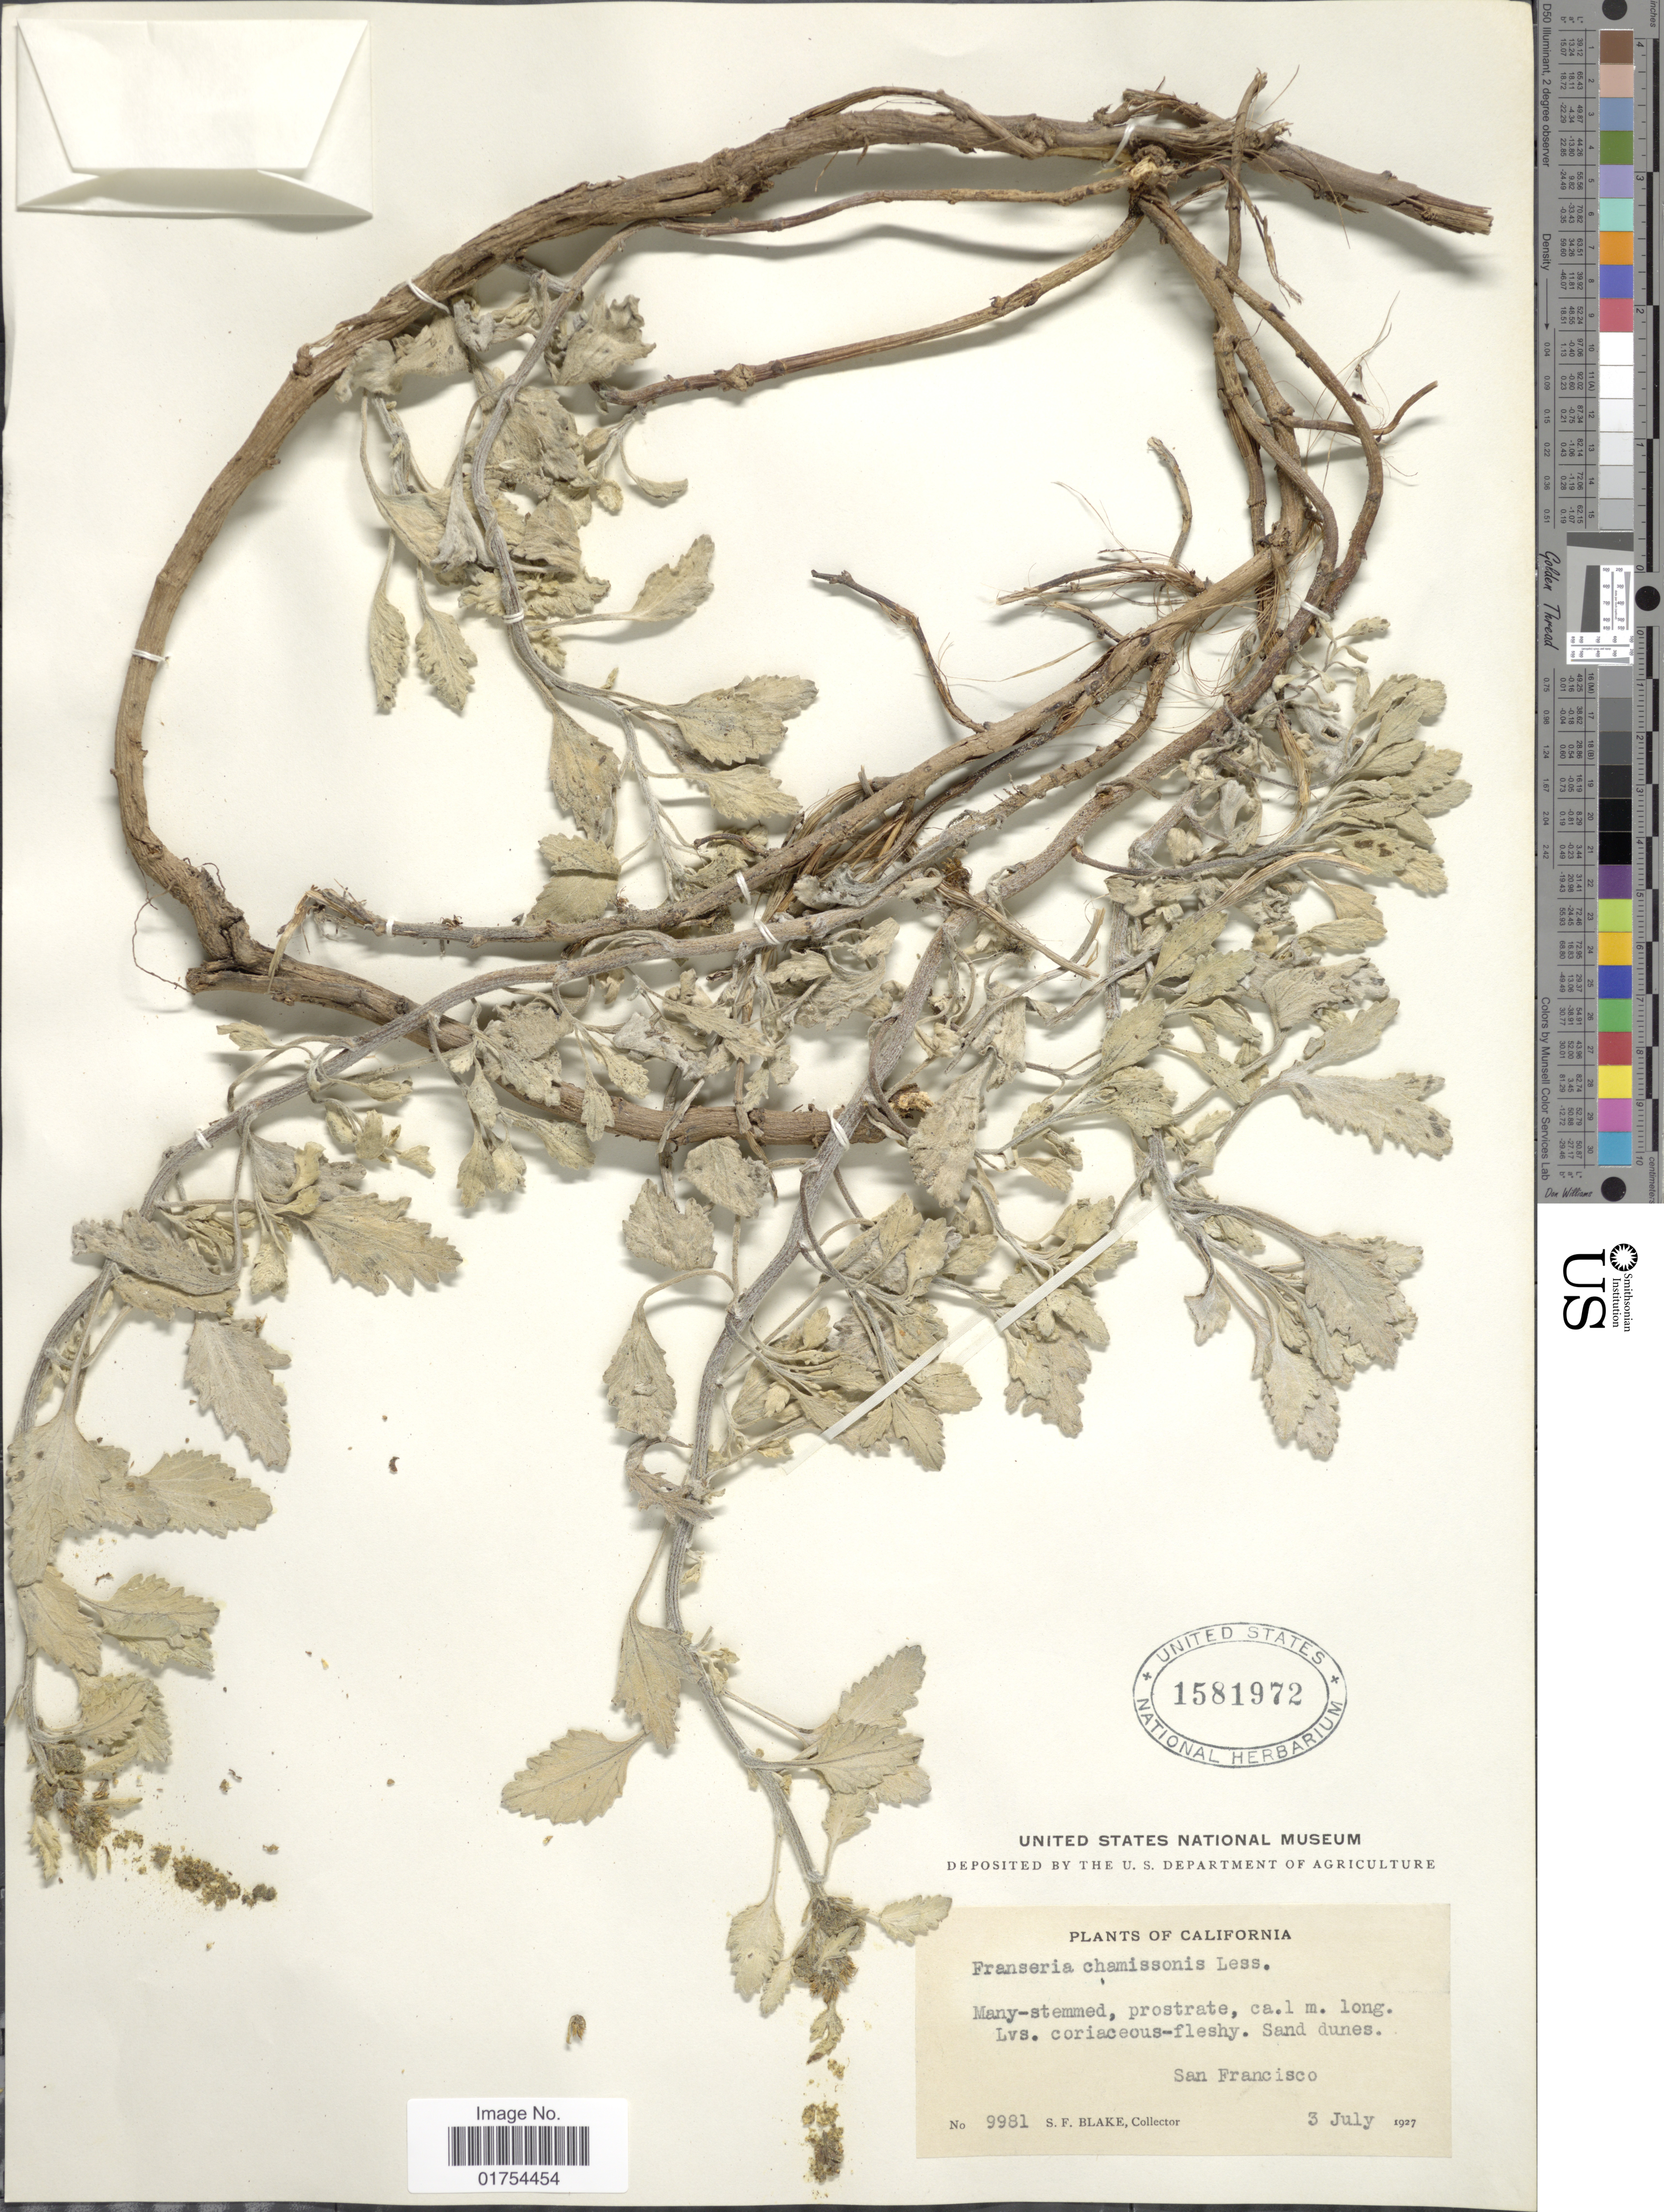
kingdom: Plantae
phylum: Tracheophyta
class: Magnoliopsida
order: Asterales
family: Asteraceae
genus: Franseria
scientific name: Franseria chamissonis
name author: Less.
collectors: S. Blake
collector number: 9981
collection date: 1927-07-03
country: United States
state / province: California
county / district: San Francisco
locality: San Francisco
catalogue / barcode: US 1581972